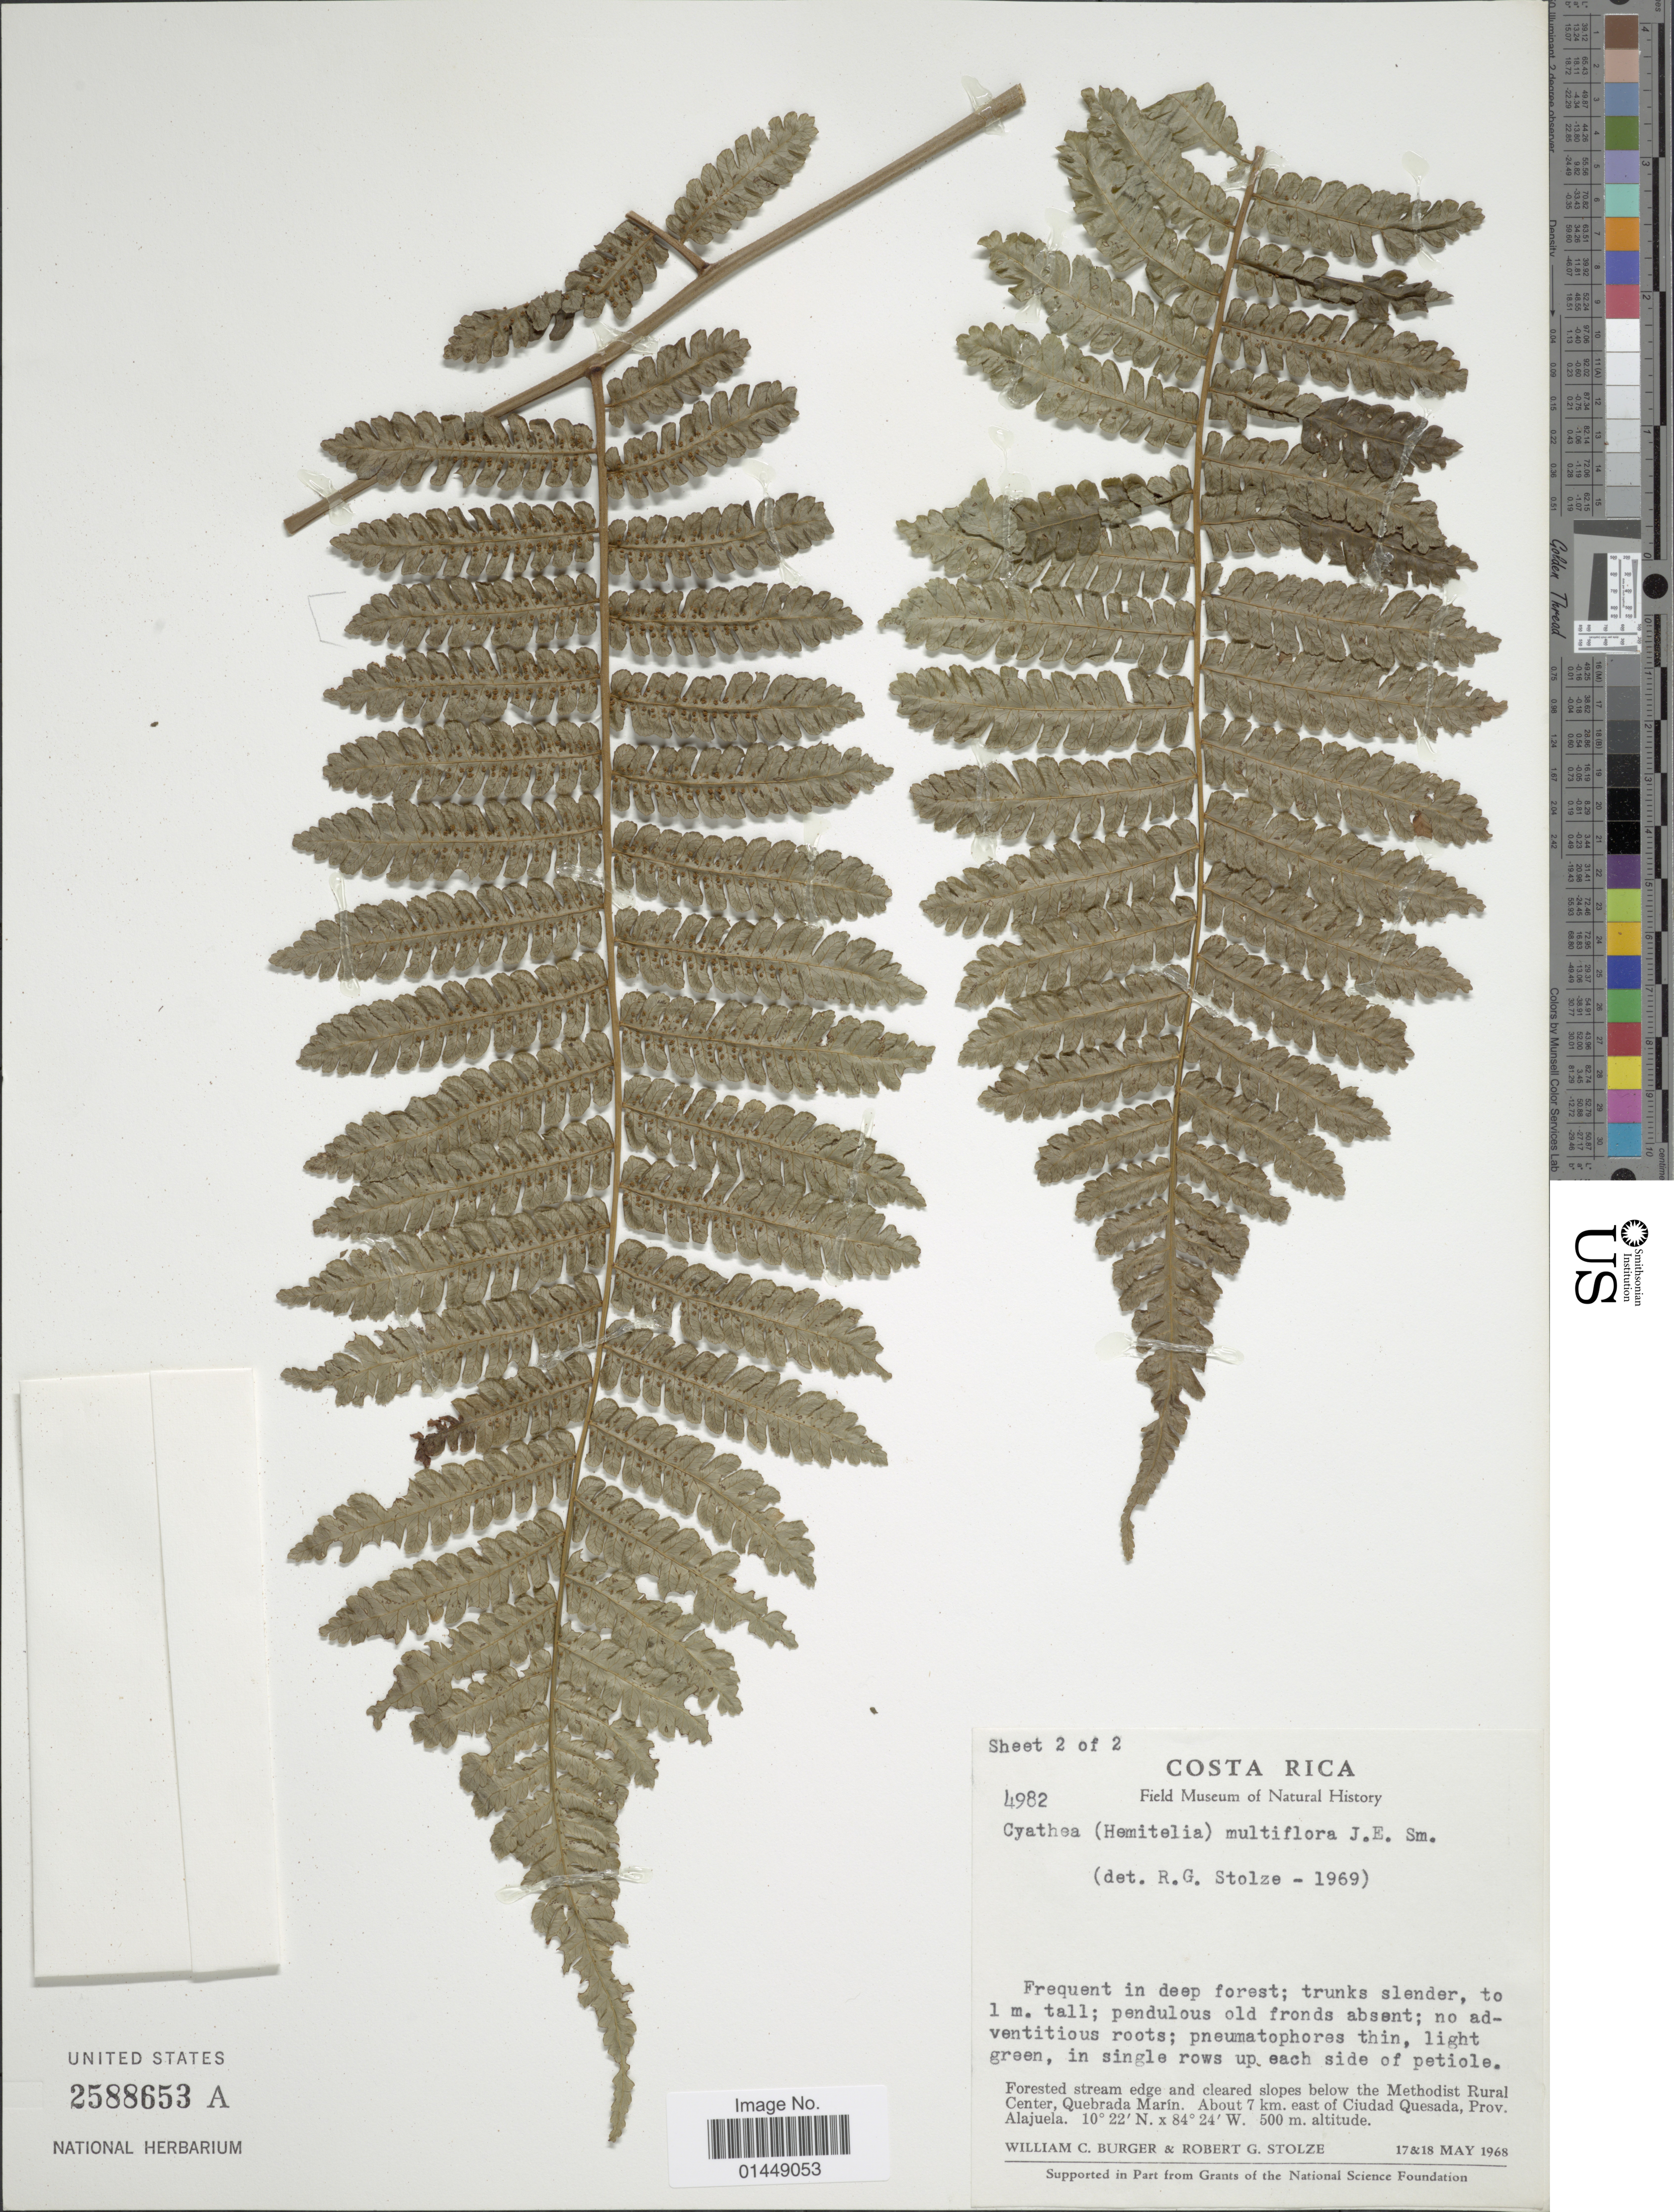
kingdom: Plantae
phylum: Tracheophyta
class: Polypodiopsida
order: Cyatheales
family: Cyatheaceae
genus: Cyathea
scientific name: Cyathea multiflora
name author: Sm.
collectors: W. Burger & R. G. Stolze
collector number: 4982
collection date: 1968-05-17/1968-05-18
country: Costa Rica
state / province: Alajuela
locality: Forested stream edge and cleared slopes below the Methodist Rural Center, Quebrada Marin. About 7 km. east of Ciudad Quesada, Prov. Alajuela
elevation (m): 500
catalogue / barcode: US 2588653A